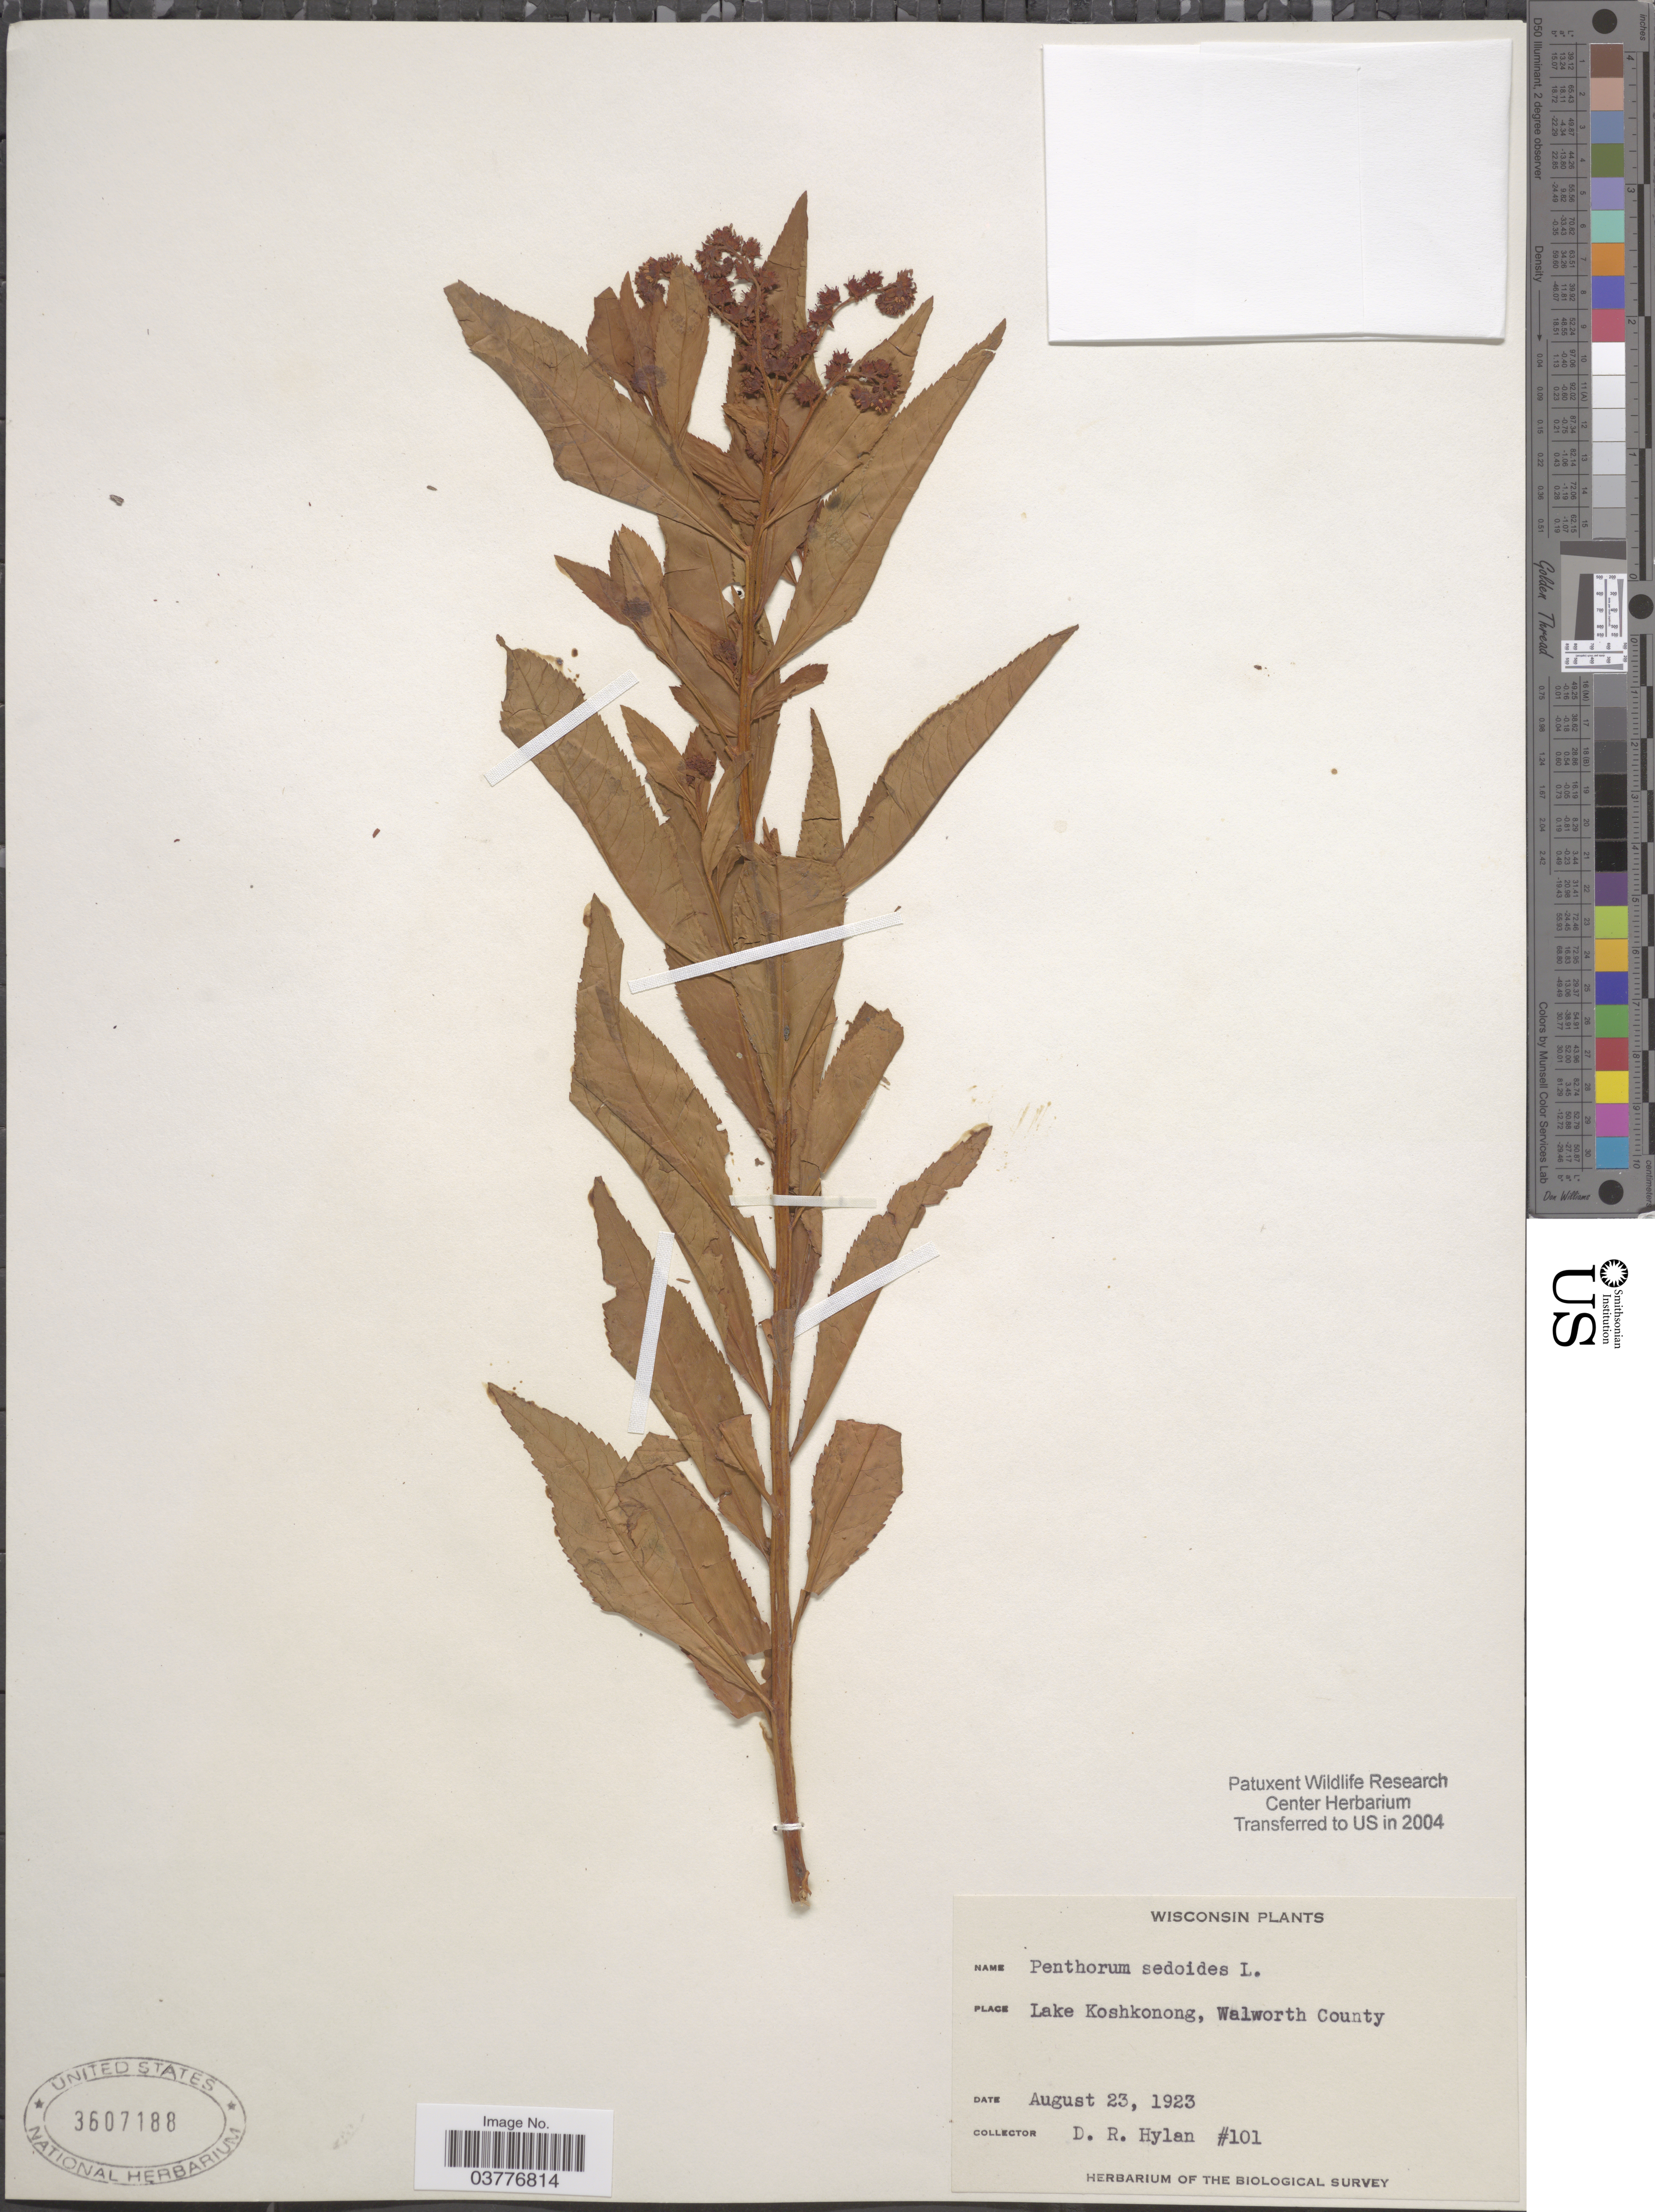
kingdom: Plantae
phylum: Tracheophyta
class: Magnoliopsida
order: Saxifragales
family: Penthoraceae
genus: Penthorum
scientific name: Penthorum sedoides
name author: L.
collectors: D. Hylan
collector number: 101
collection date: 1923-08-23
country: United States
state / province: Wisconsin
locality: Lake Koshkonong, Walworth County.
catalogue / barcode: US 3607188